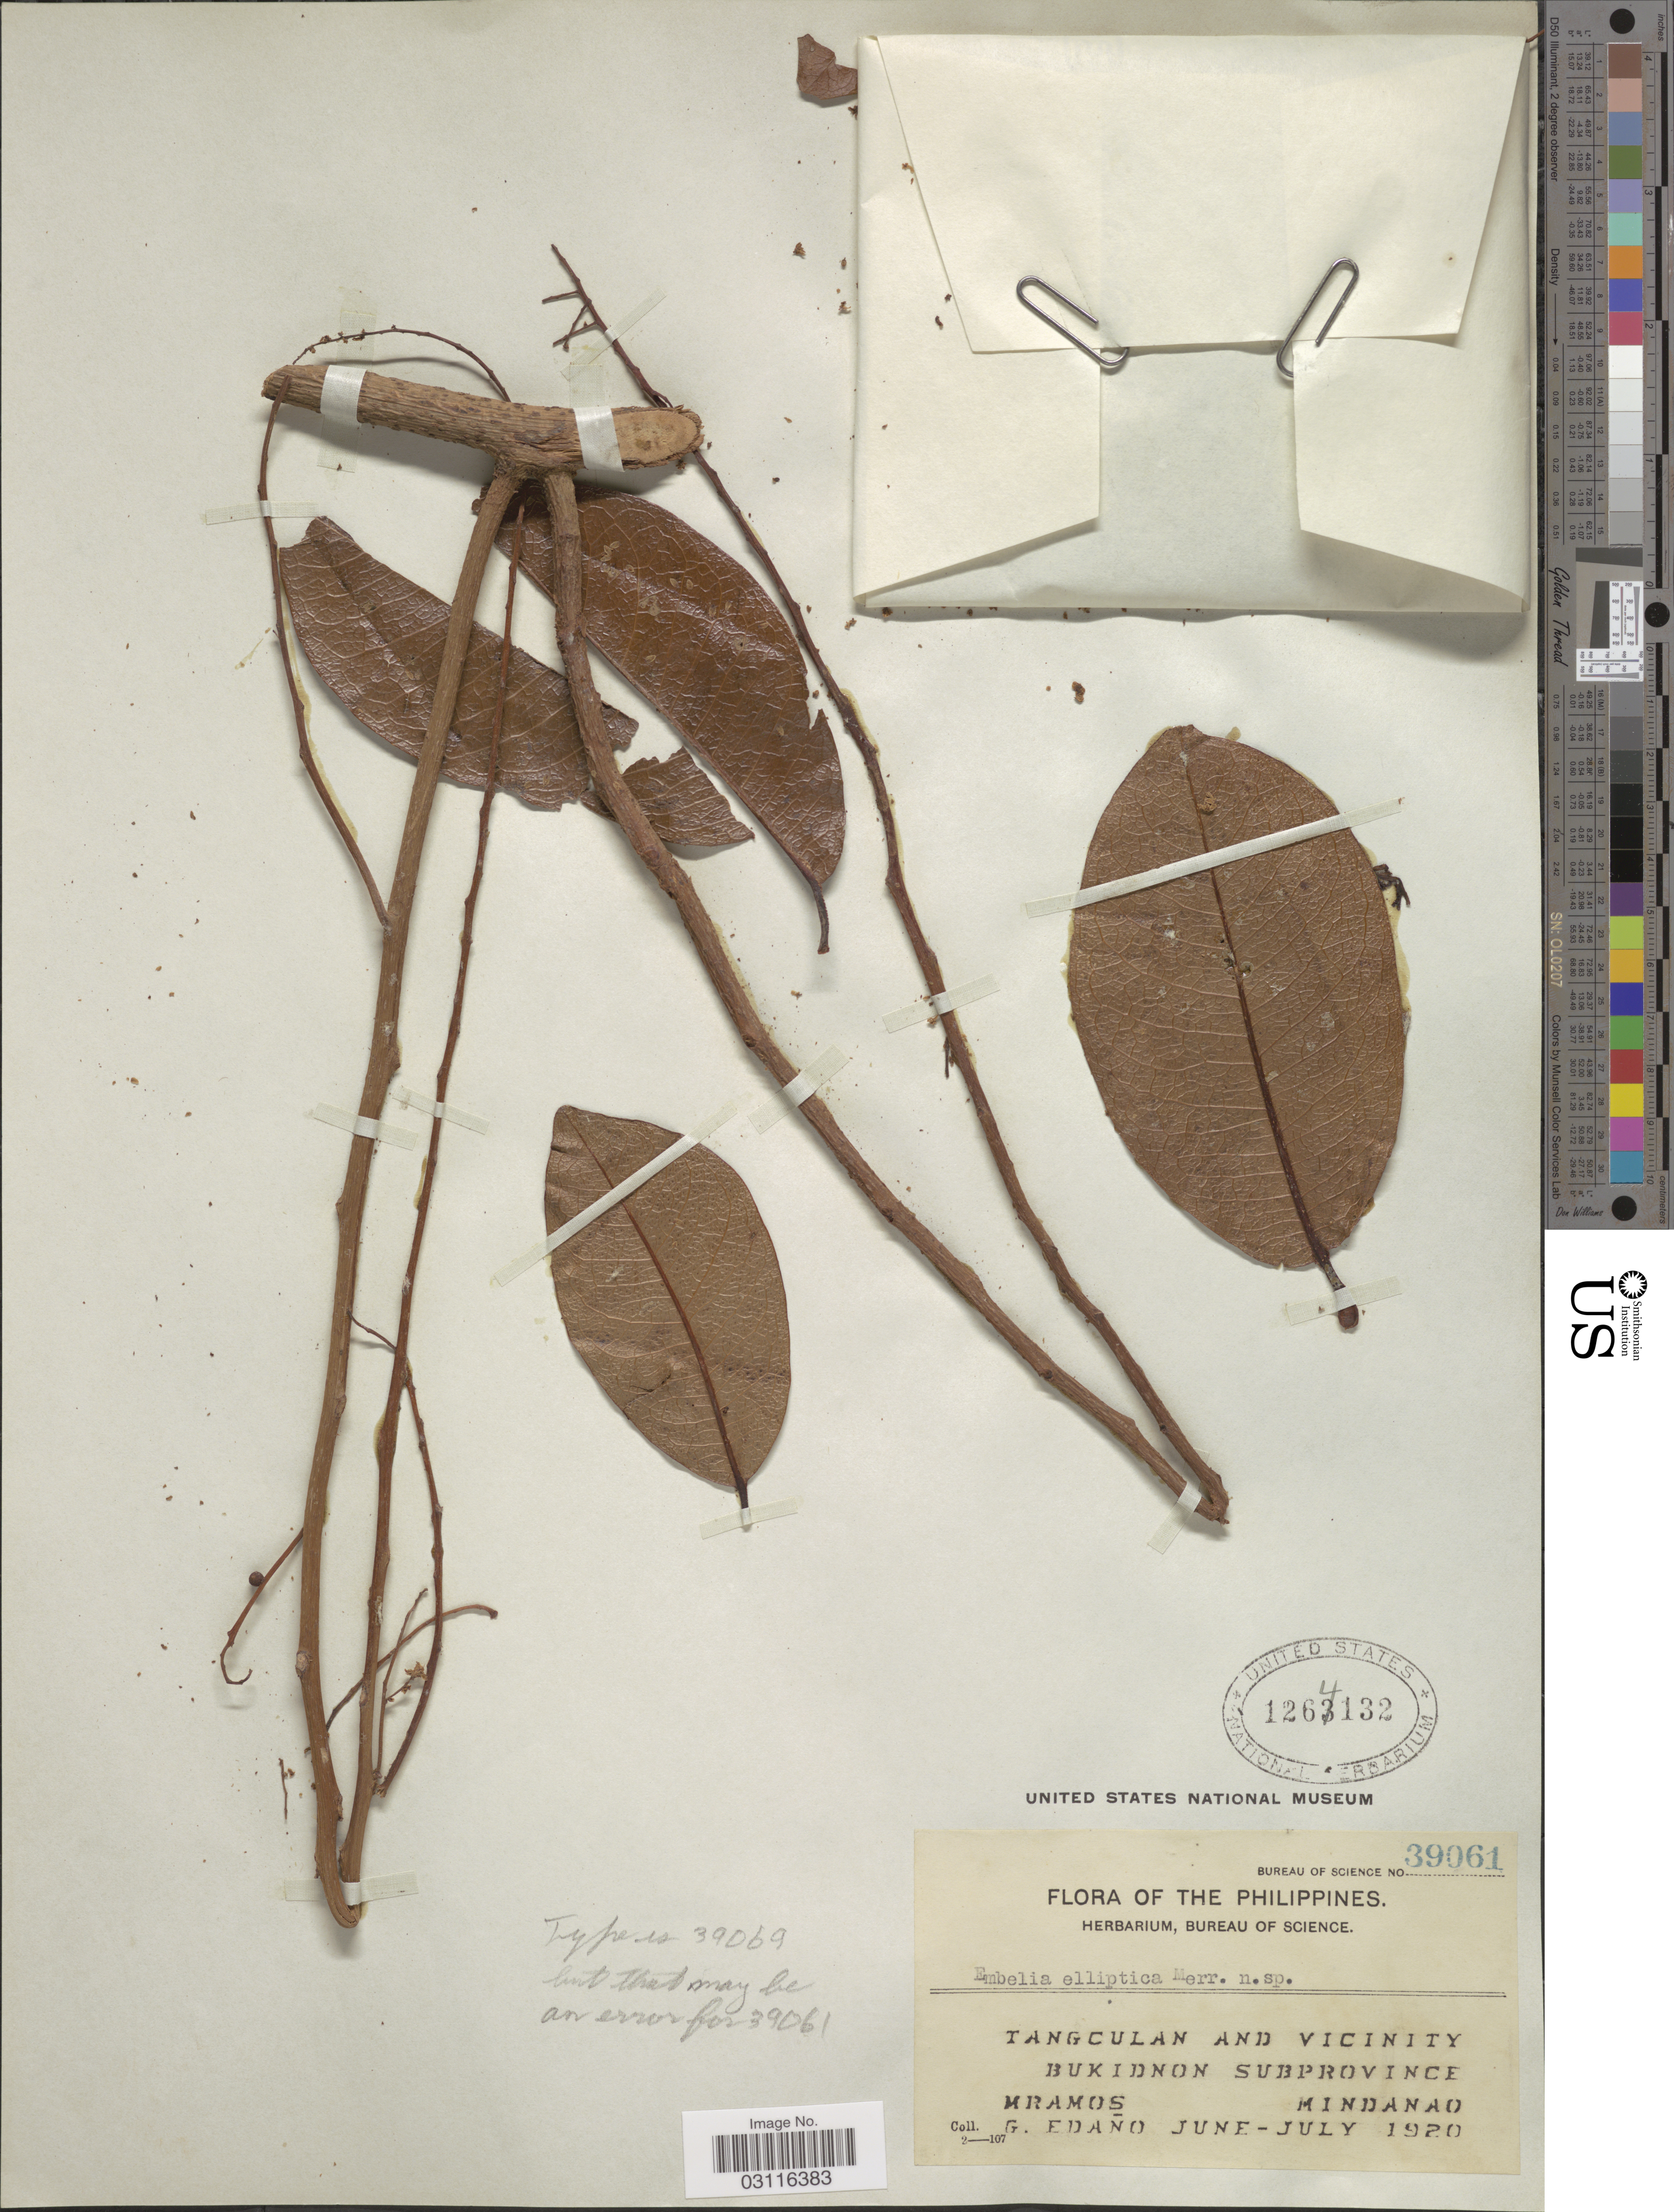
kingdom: Plantae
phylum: Tracheophyta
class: Magnoliopsida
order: Ericales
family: Primulaceae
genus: Embelia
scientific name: Embelia philippinensis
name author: A. DC.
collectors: M. Ramos & G. Edaño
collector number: Bureau of Science 39061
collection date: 1920-06/1920-07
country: Philippines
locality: Tangculan and vicinity. Bukidnon Subprovince. Mindanao.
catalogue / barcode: US 1264132